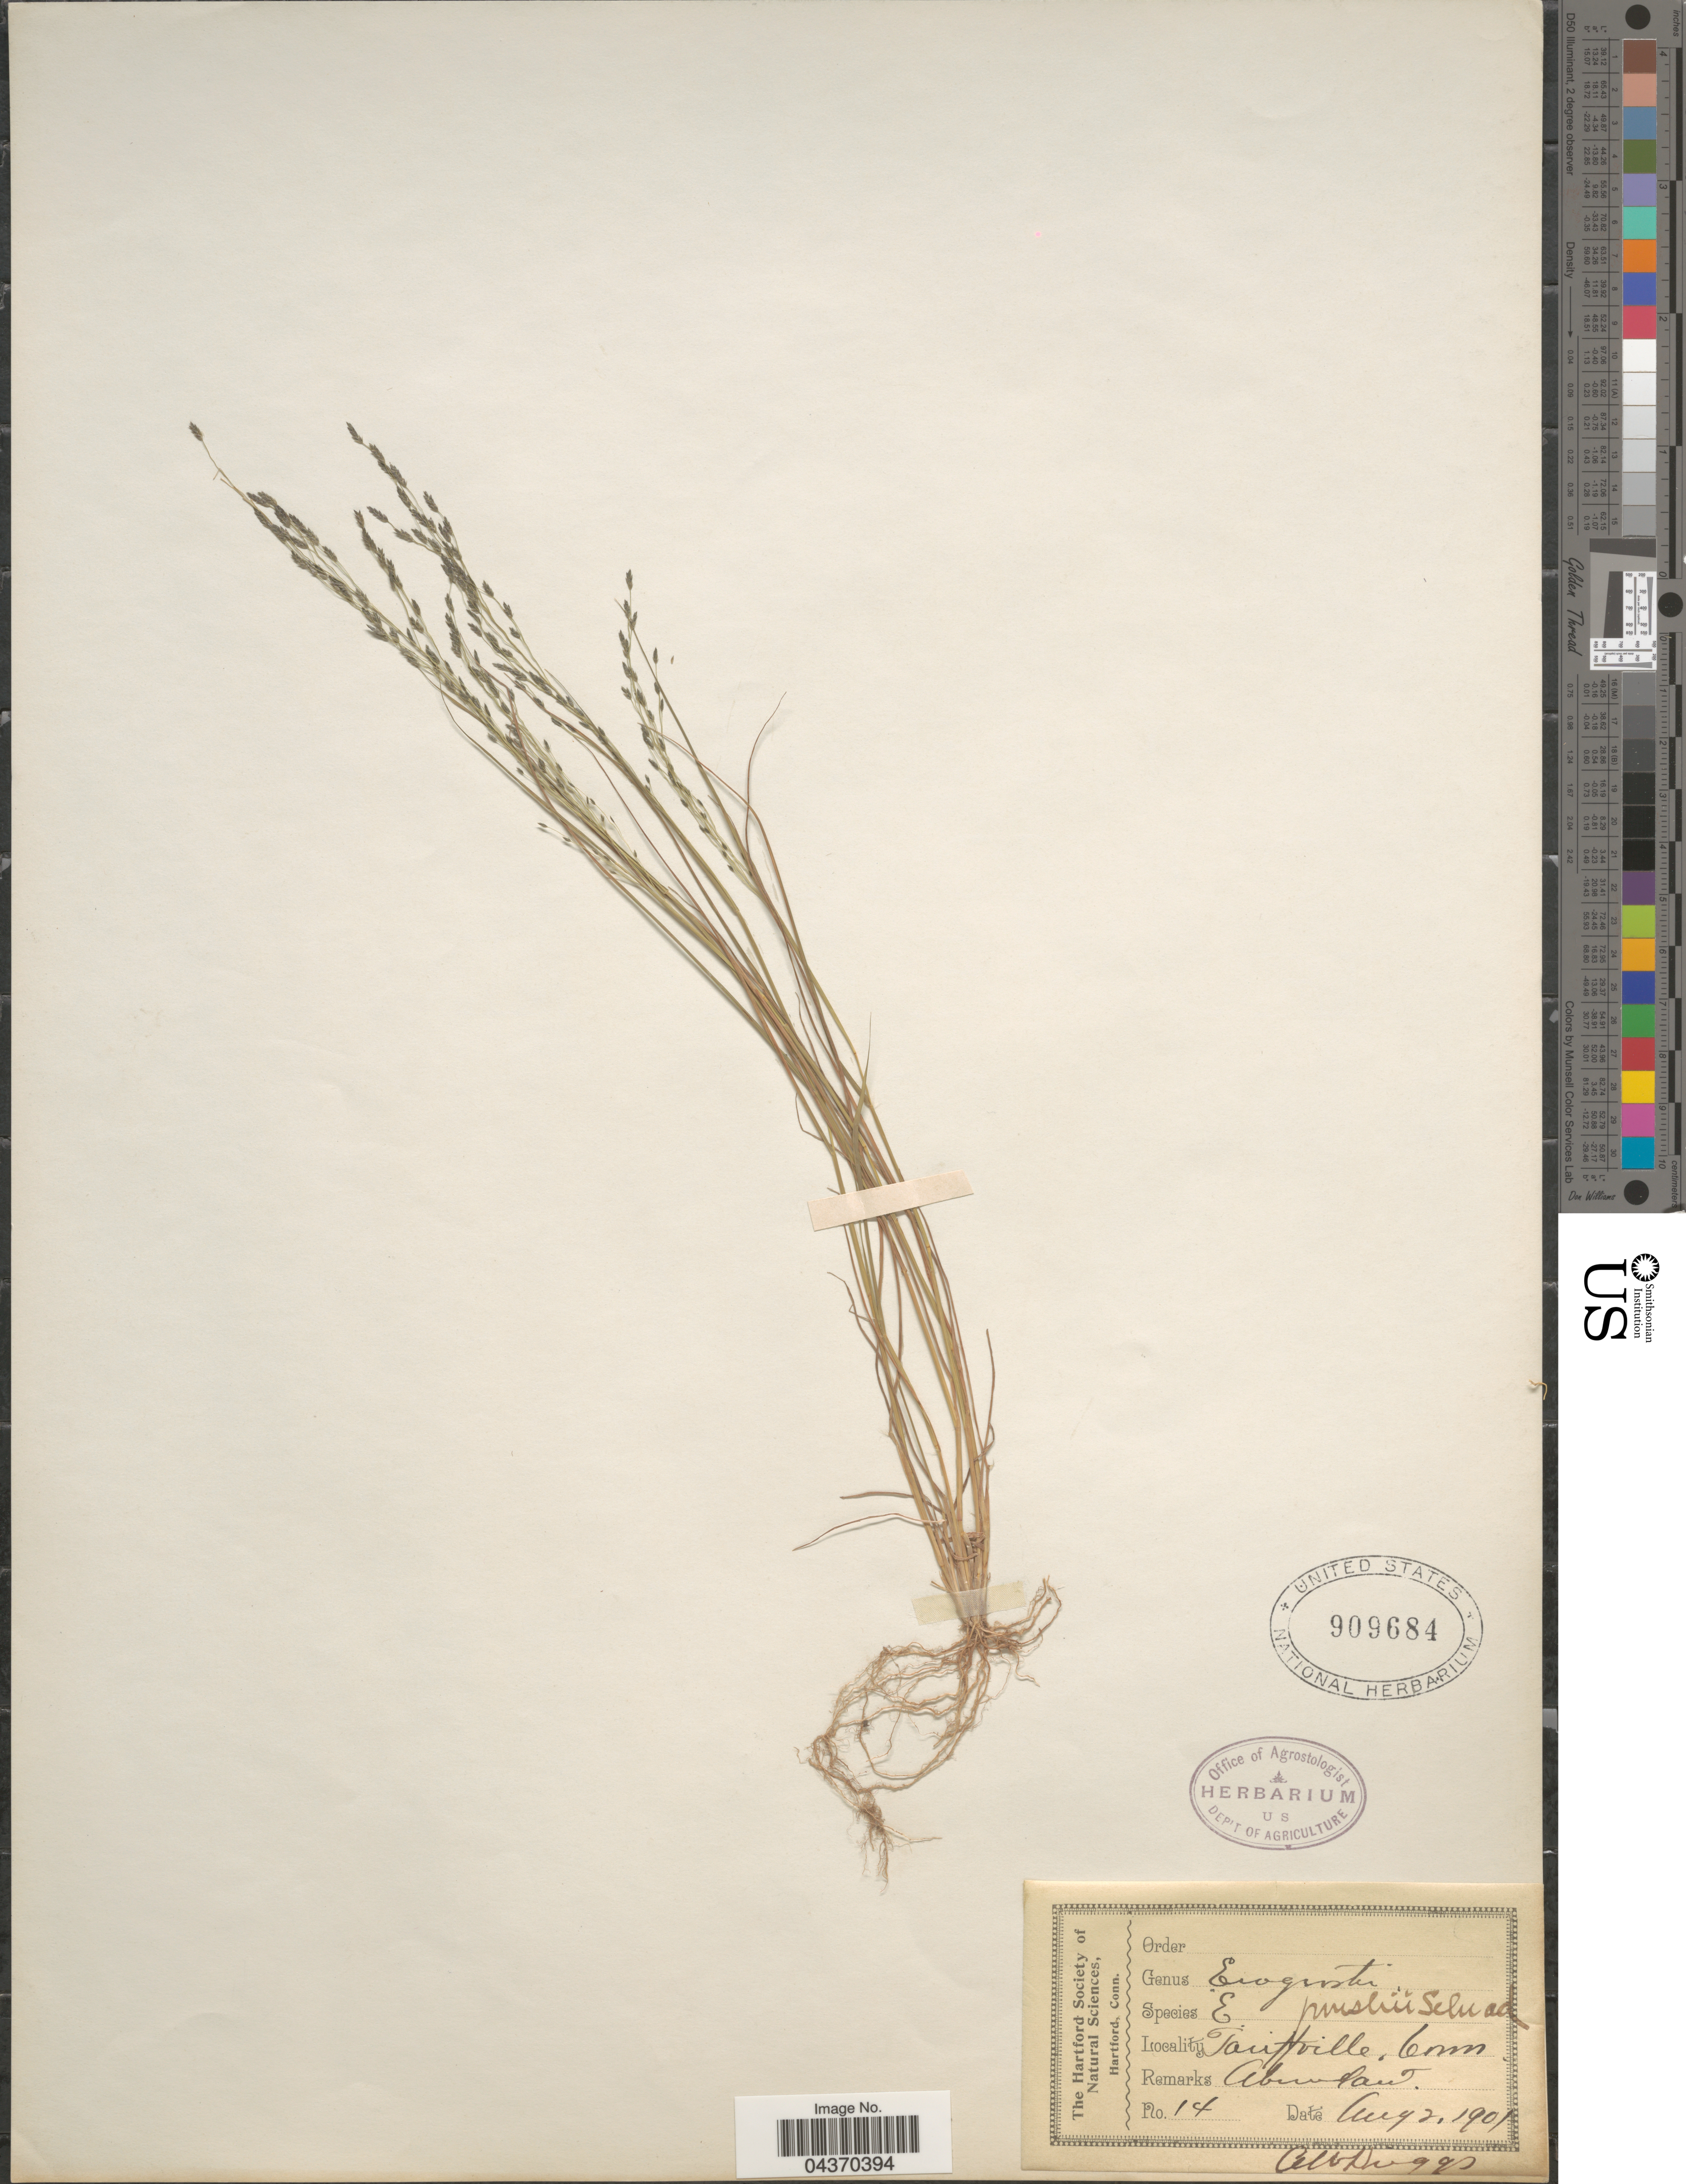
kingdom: Plantae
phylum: Tracheophyta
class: Liliopsida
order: Poales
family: Poaceae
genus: Eragrostis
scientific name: Eragrostis pectinacea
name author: (Michx.) Nees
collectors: A. Driggs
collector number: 14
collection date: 1901-08-02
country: United States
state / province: Connecticut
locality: Tariffville.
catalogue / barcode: US 909684